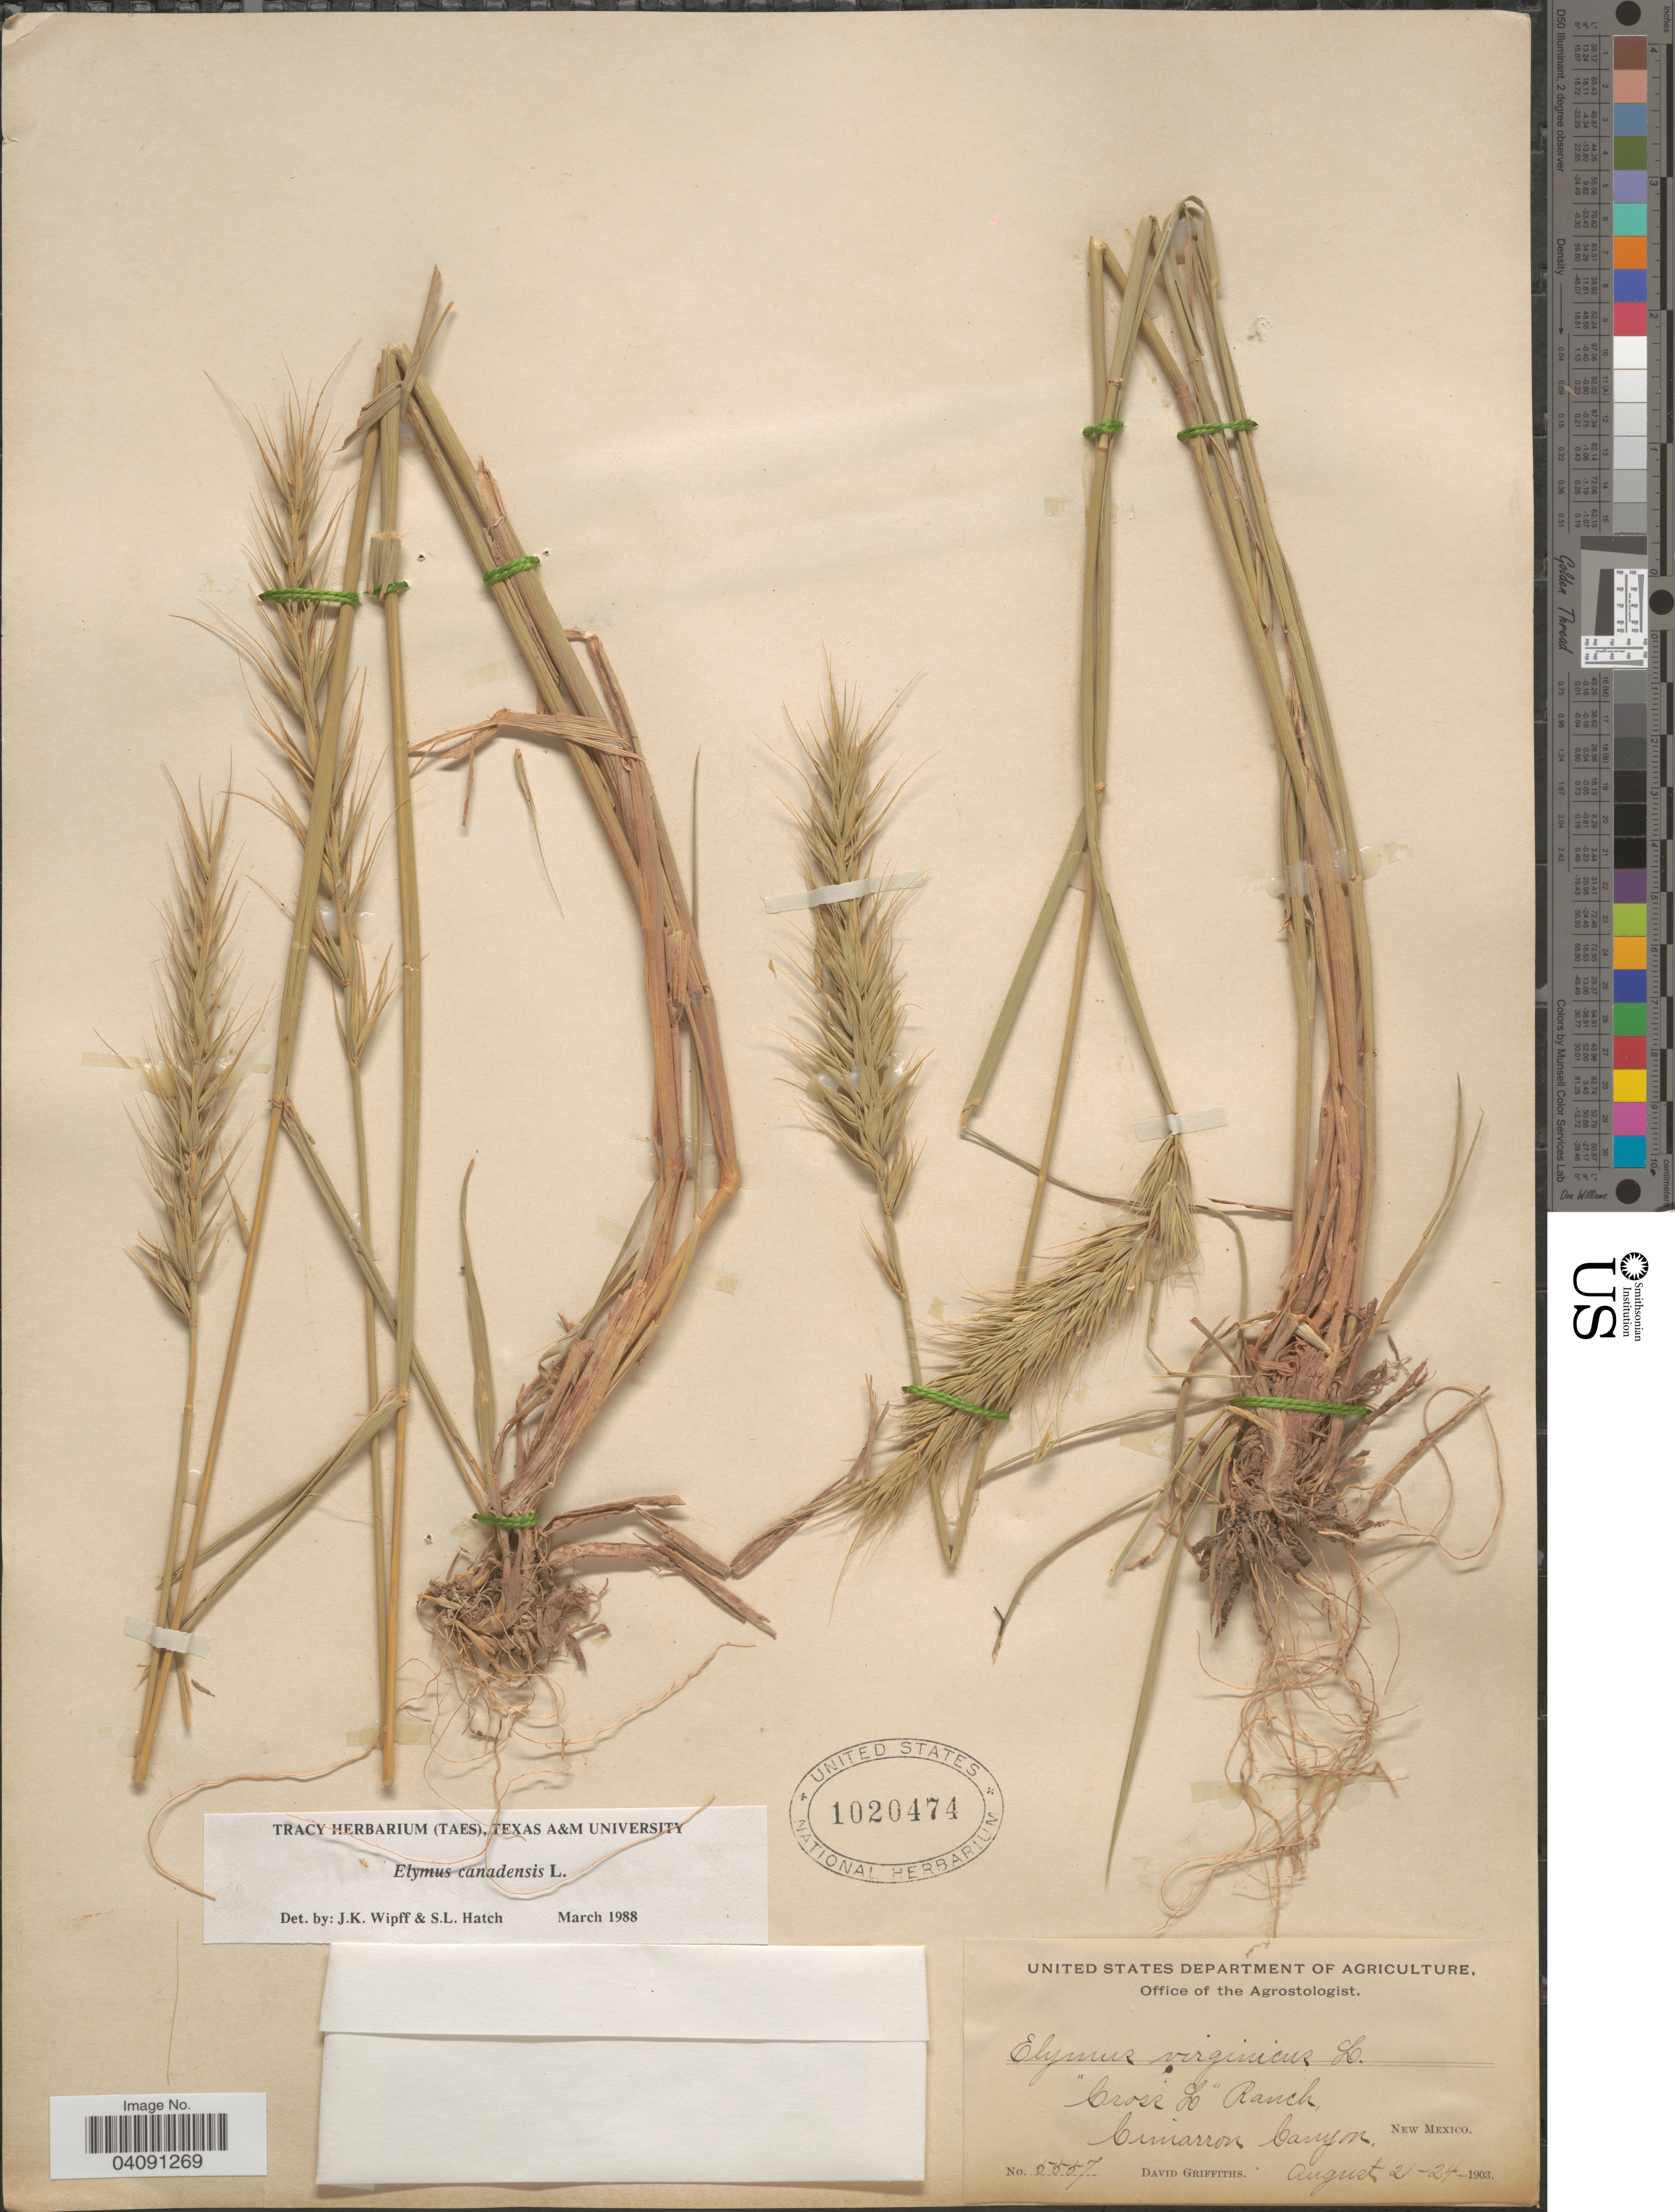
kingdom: Plantae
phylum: Tracheophyta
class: Liliopsida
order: Poales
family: Poaceae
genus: Elymus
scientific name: Elymus canadensis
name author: L.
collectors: D. Griffiths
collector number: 5557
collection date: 1903-08-21/1903-08-24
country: United States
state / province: New Mexico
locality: Cross L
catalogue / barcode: US 1020474